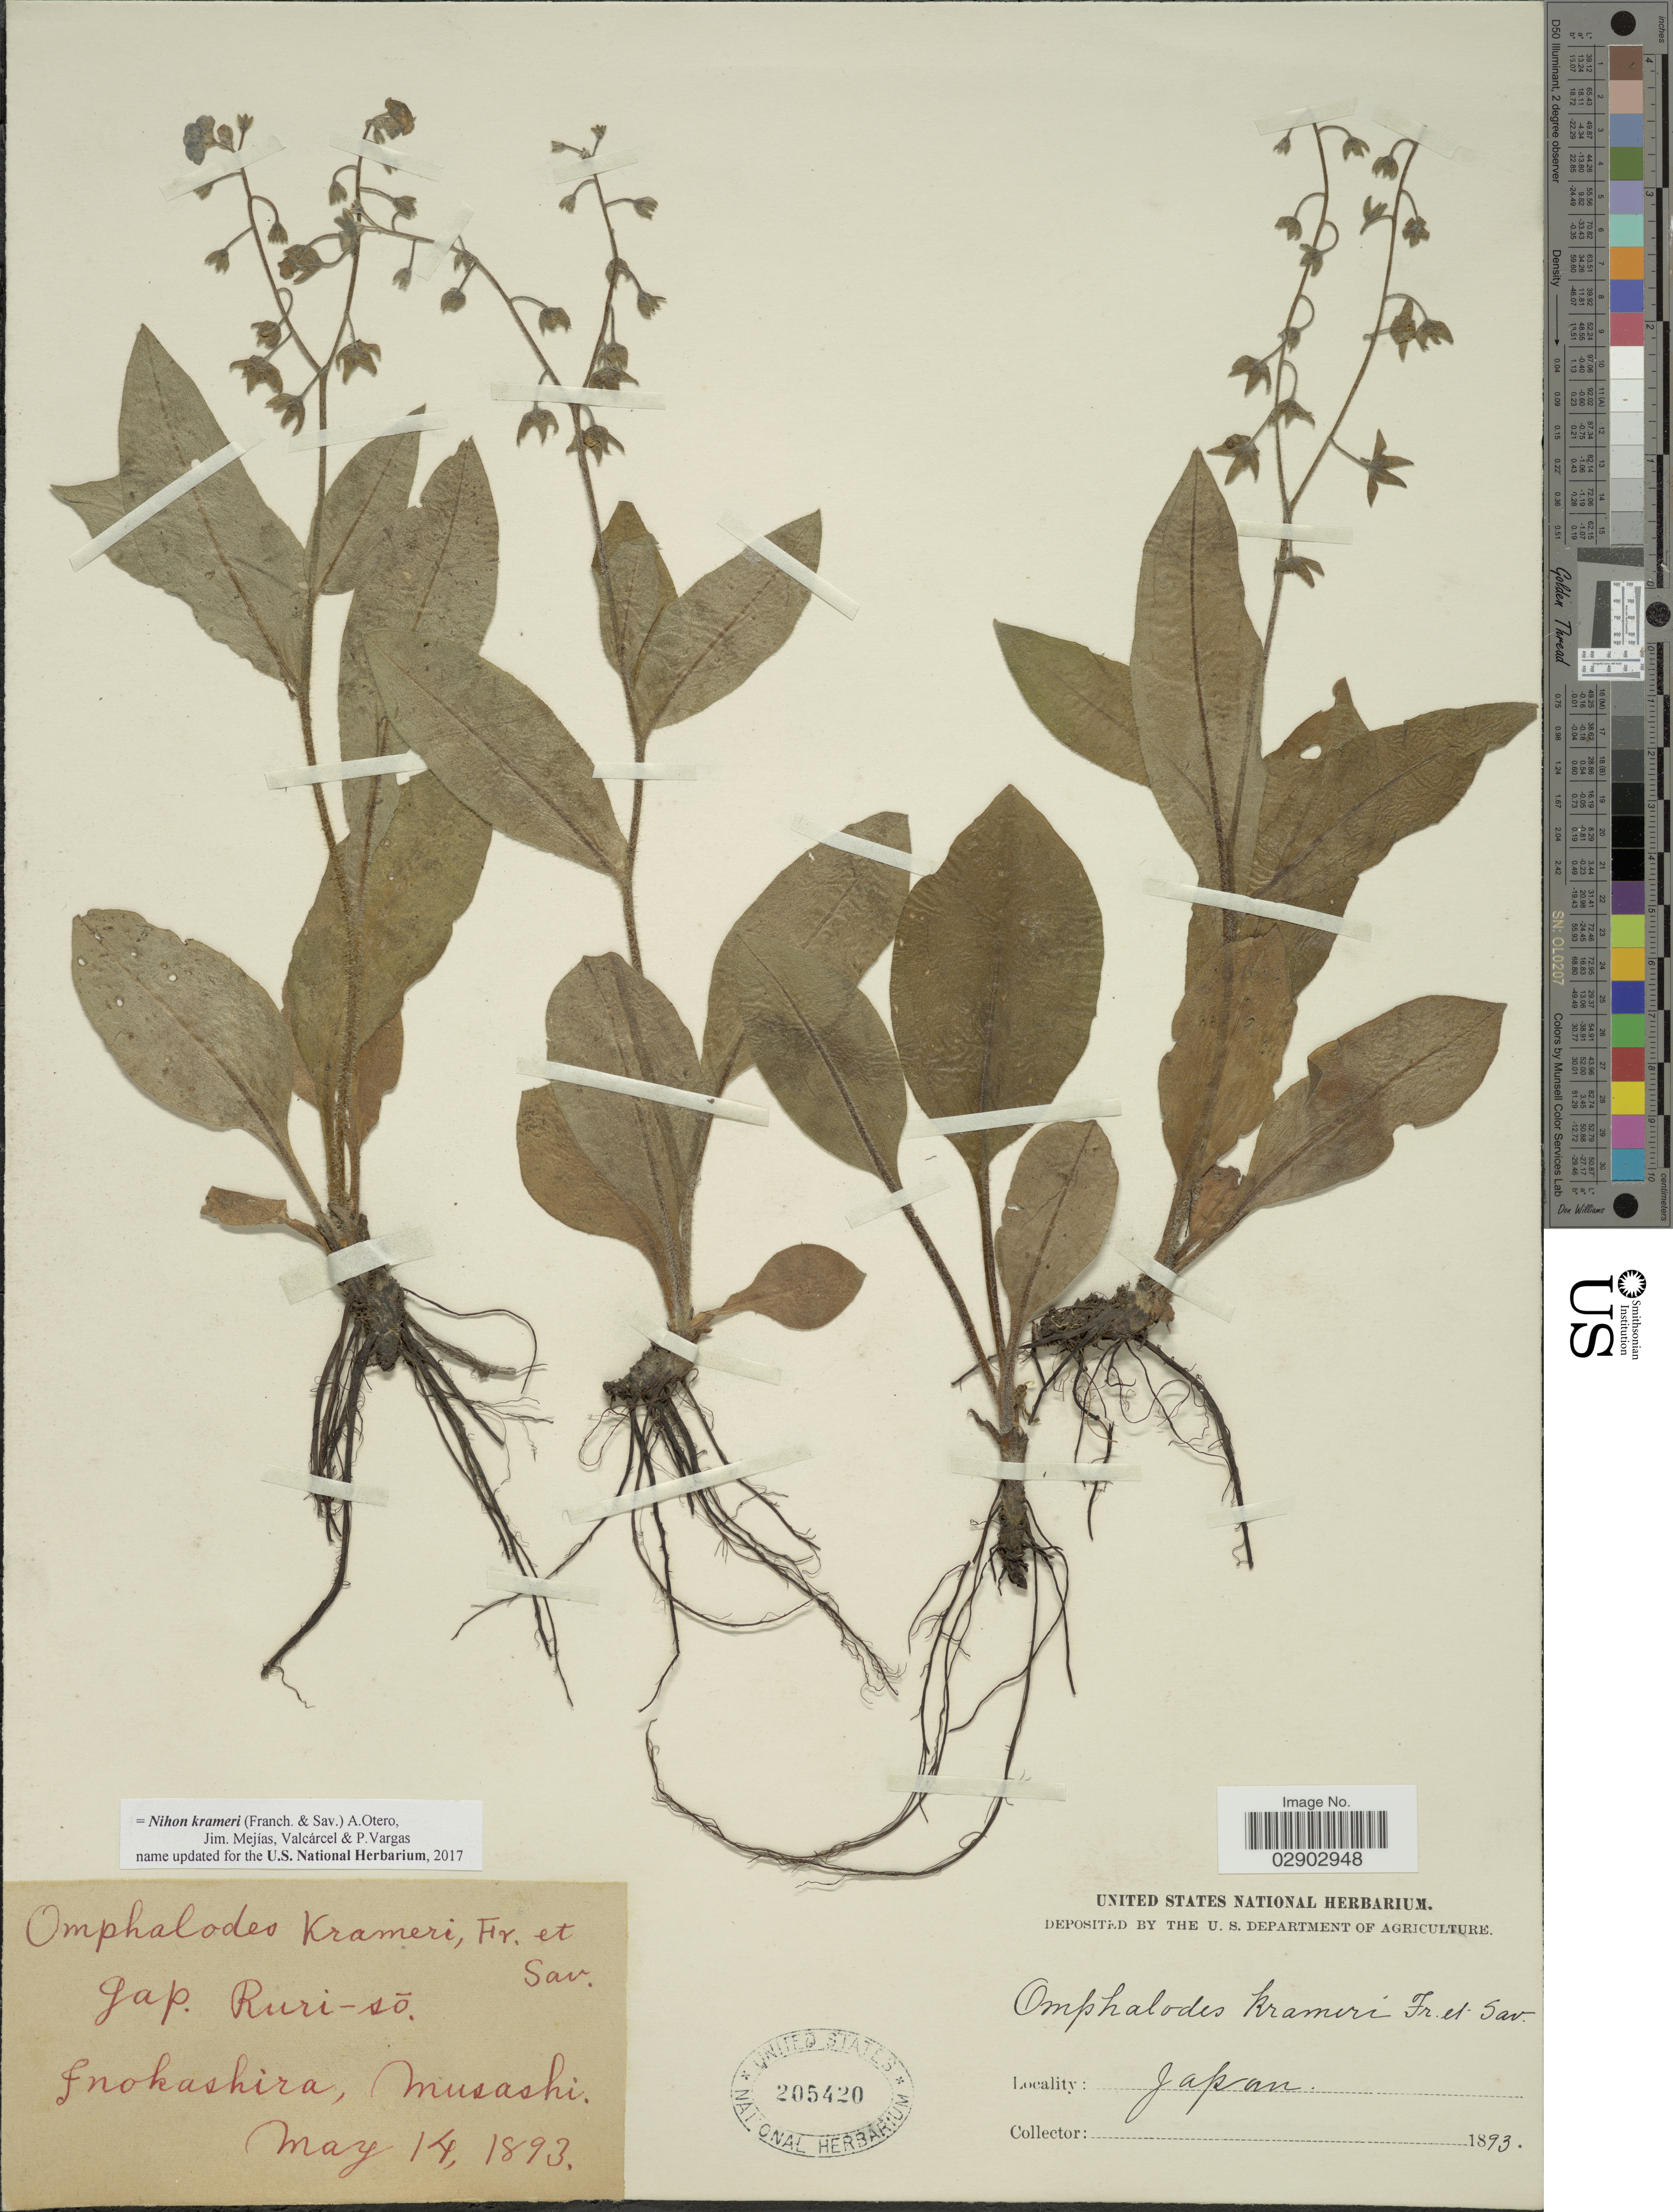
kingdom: Plantae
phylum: Tracheophyta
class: Magnoliopsida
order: Boraginales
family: Boraginaceae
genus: Nihon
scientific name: Nihon krameri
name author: (Franch. & Sav.) A.Otero et al.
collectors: ex herb. United States National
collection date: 1893-05-14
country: Japan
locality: Inokashira, Musashi.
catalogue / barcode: US 205420